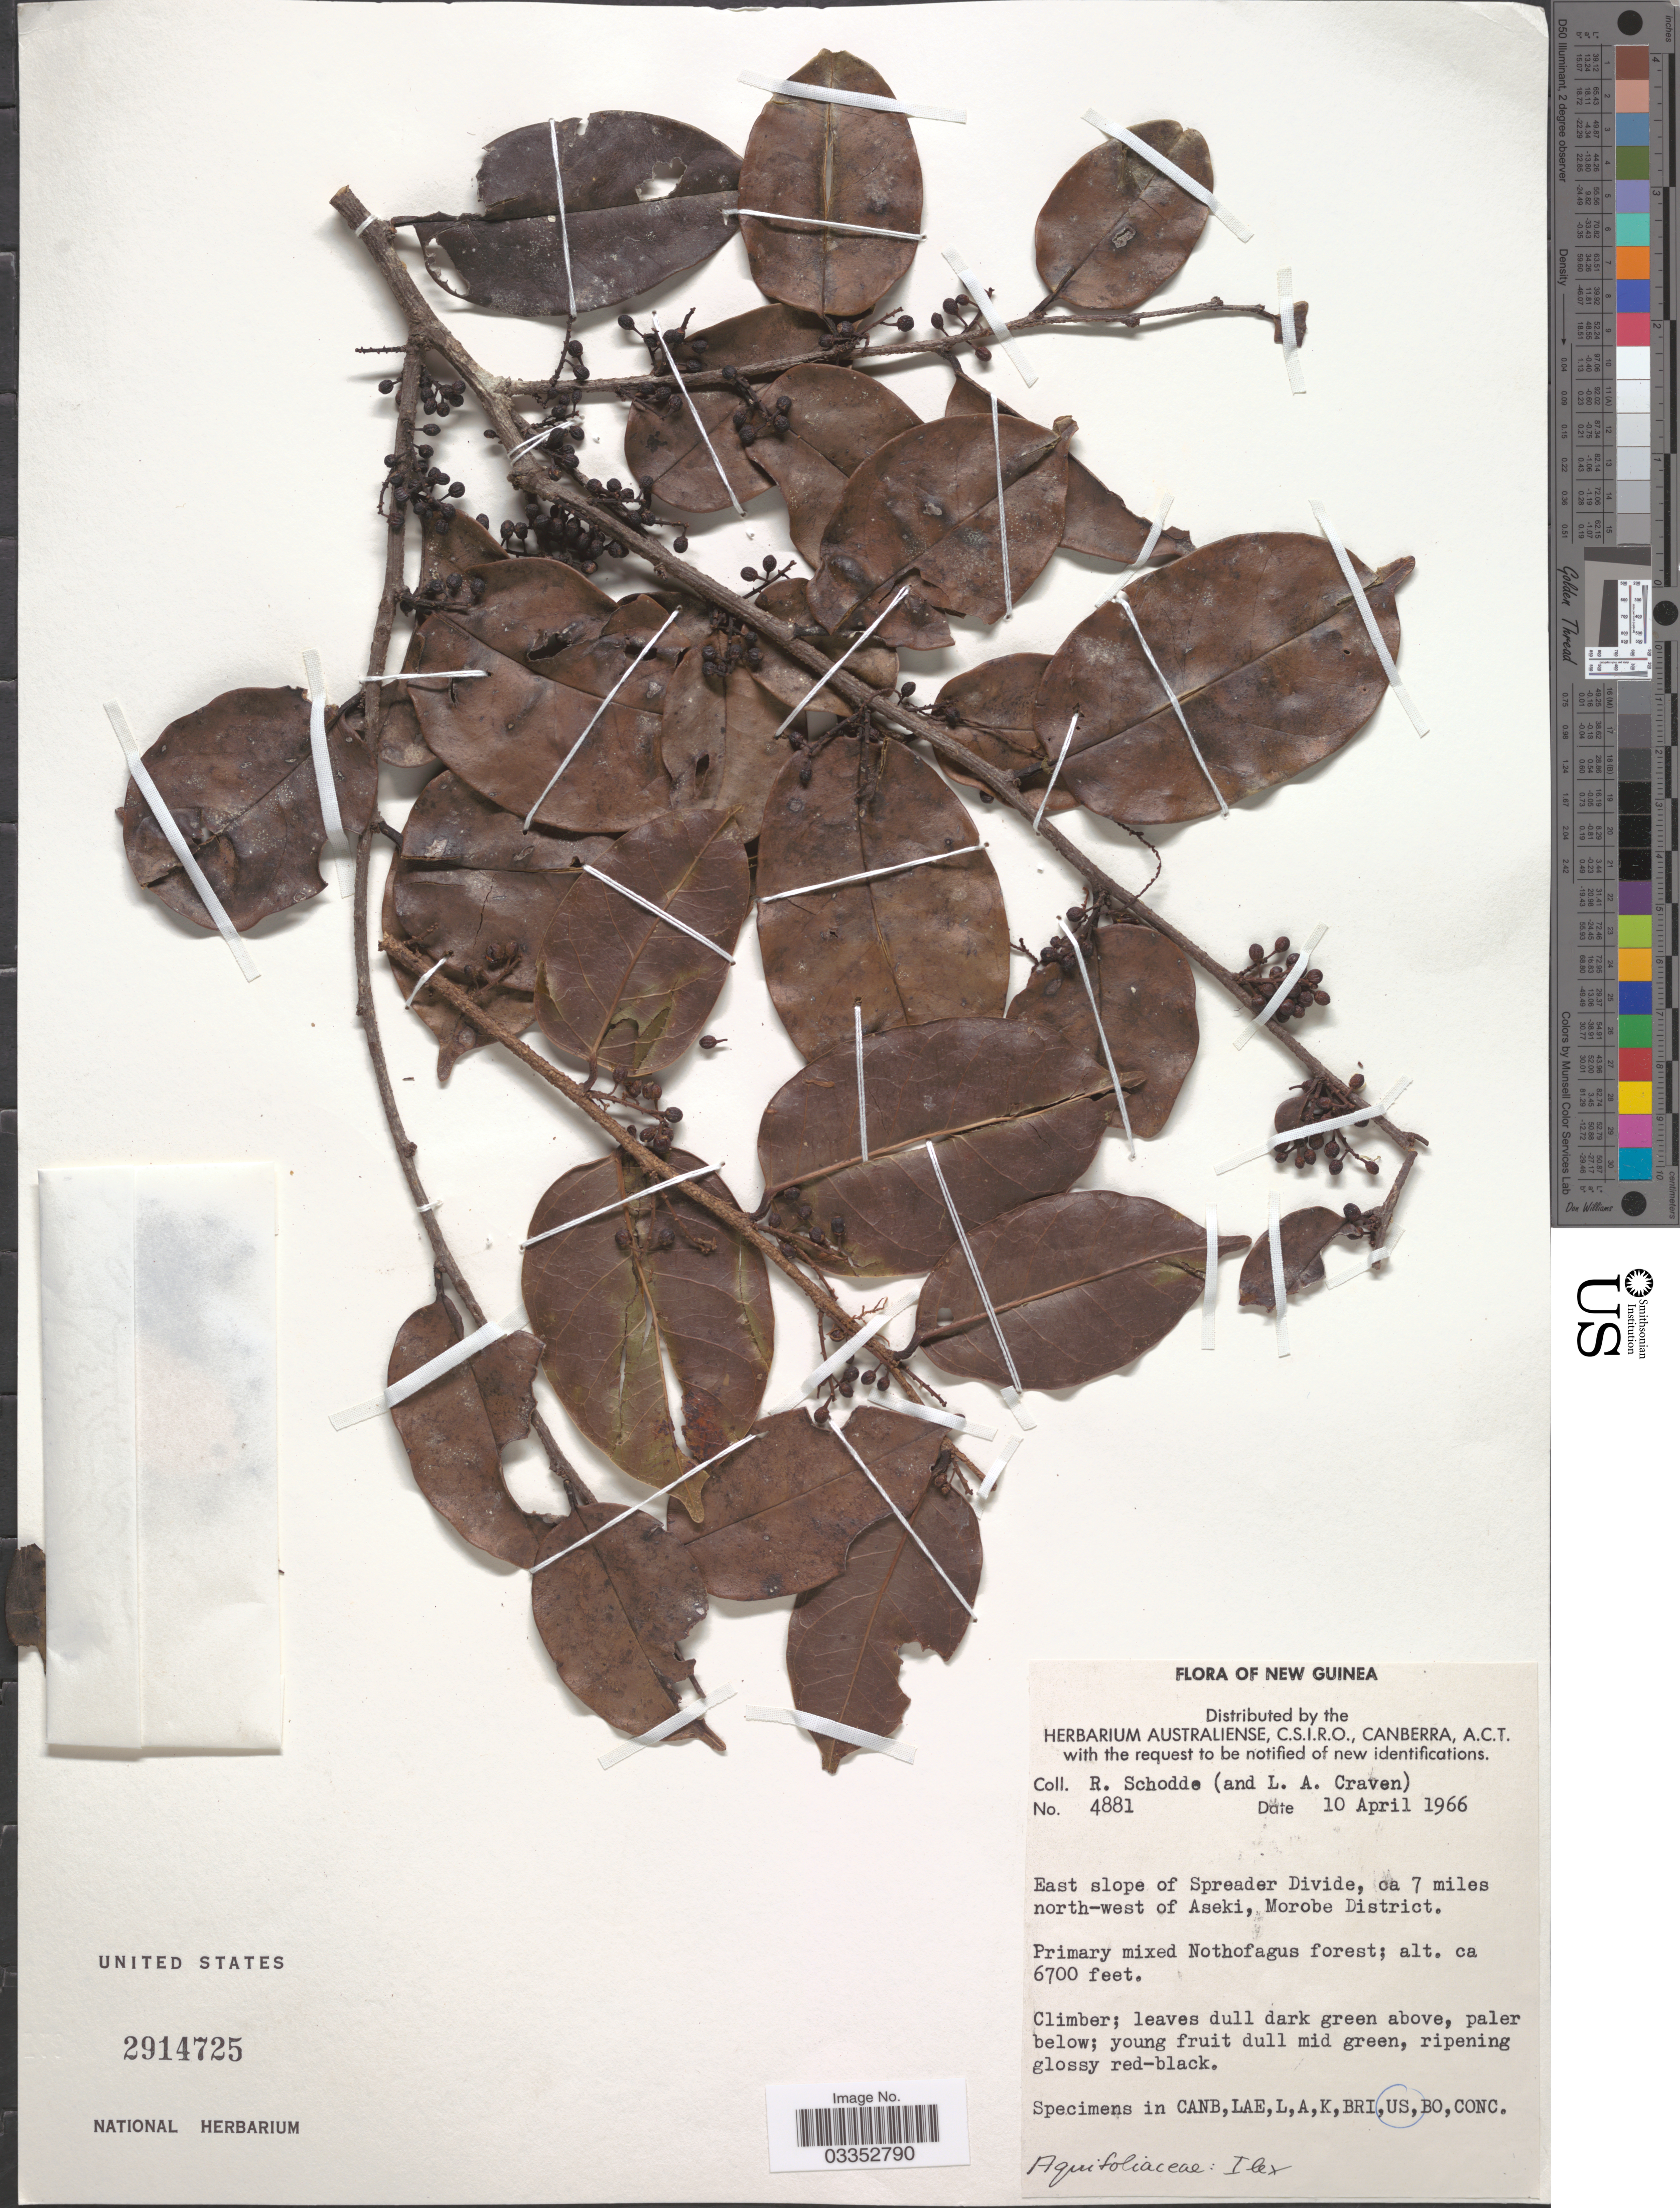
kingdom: Plantae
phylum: Tracheophyta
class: Magnoliopsida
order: Aquifoliales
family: Aquifoliaceae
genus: Ilex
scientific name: Ilex sp.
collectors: R. Schodde & L. A. Craven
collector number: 4881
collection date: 1966-04-10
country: Papua New Guinea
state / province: Morobe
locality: East slope of Spreader Divide, ca 7 miles north-west of Aseki, Morobe District.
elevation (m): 2042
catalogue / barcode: US 2914725